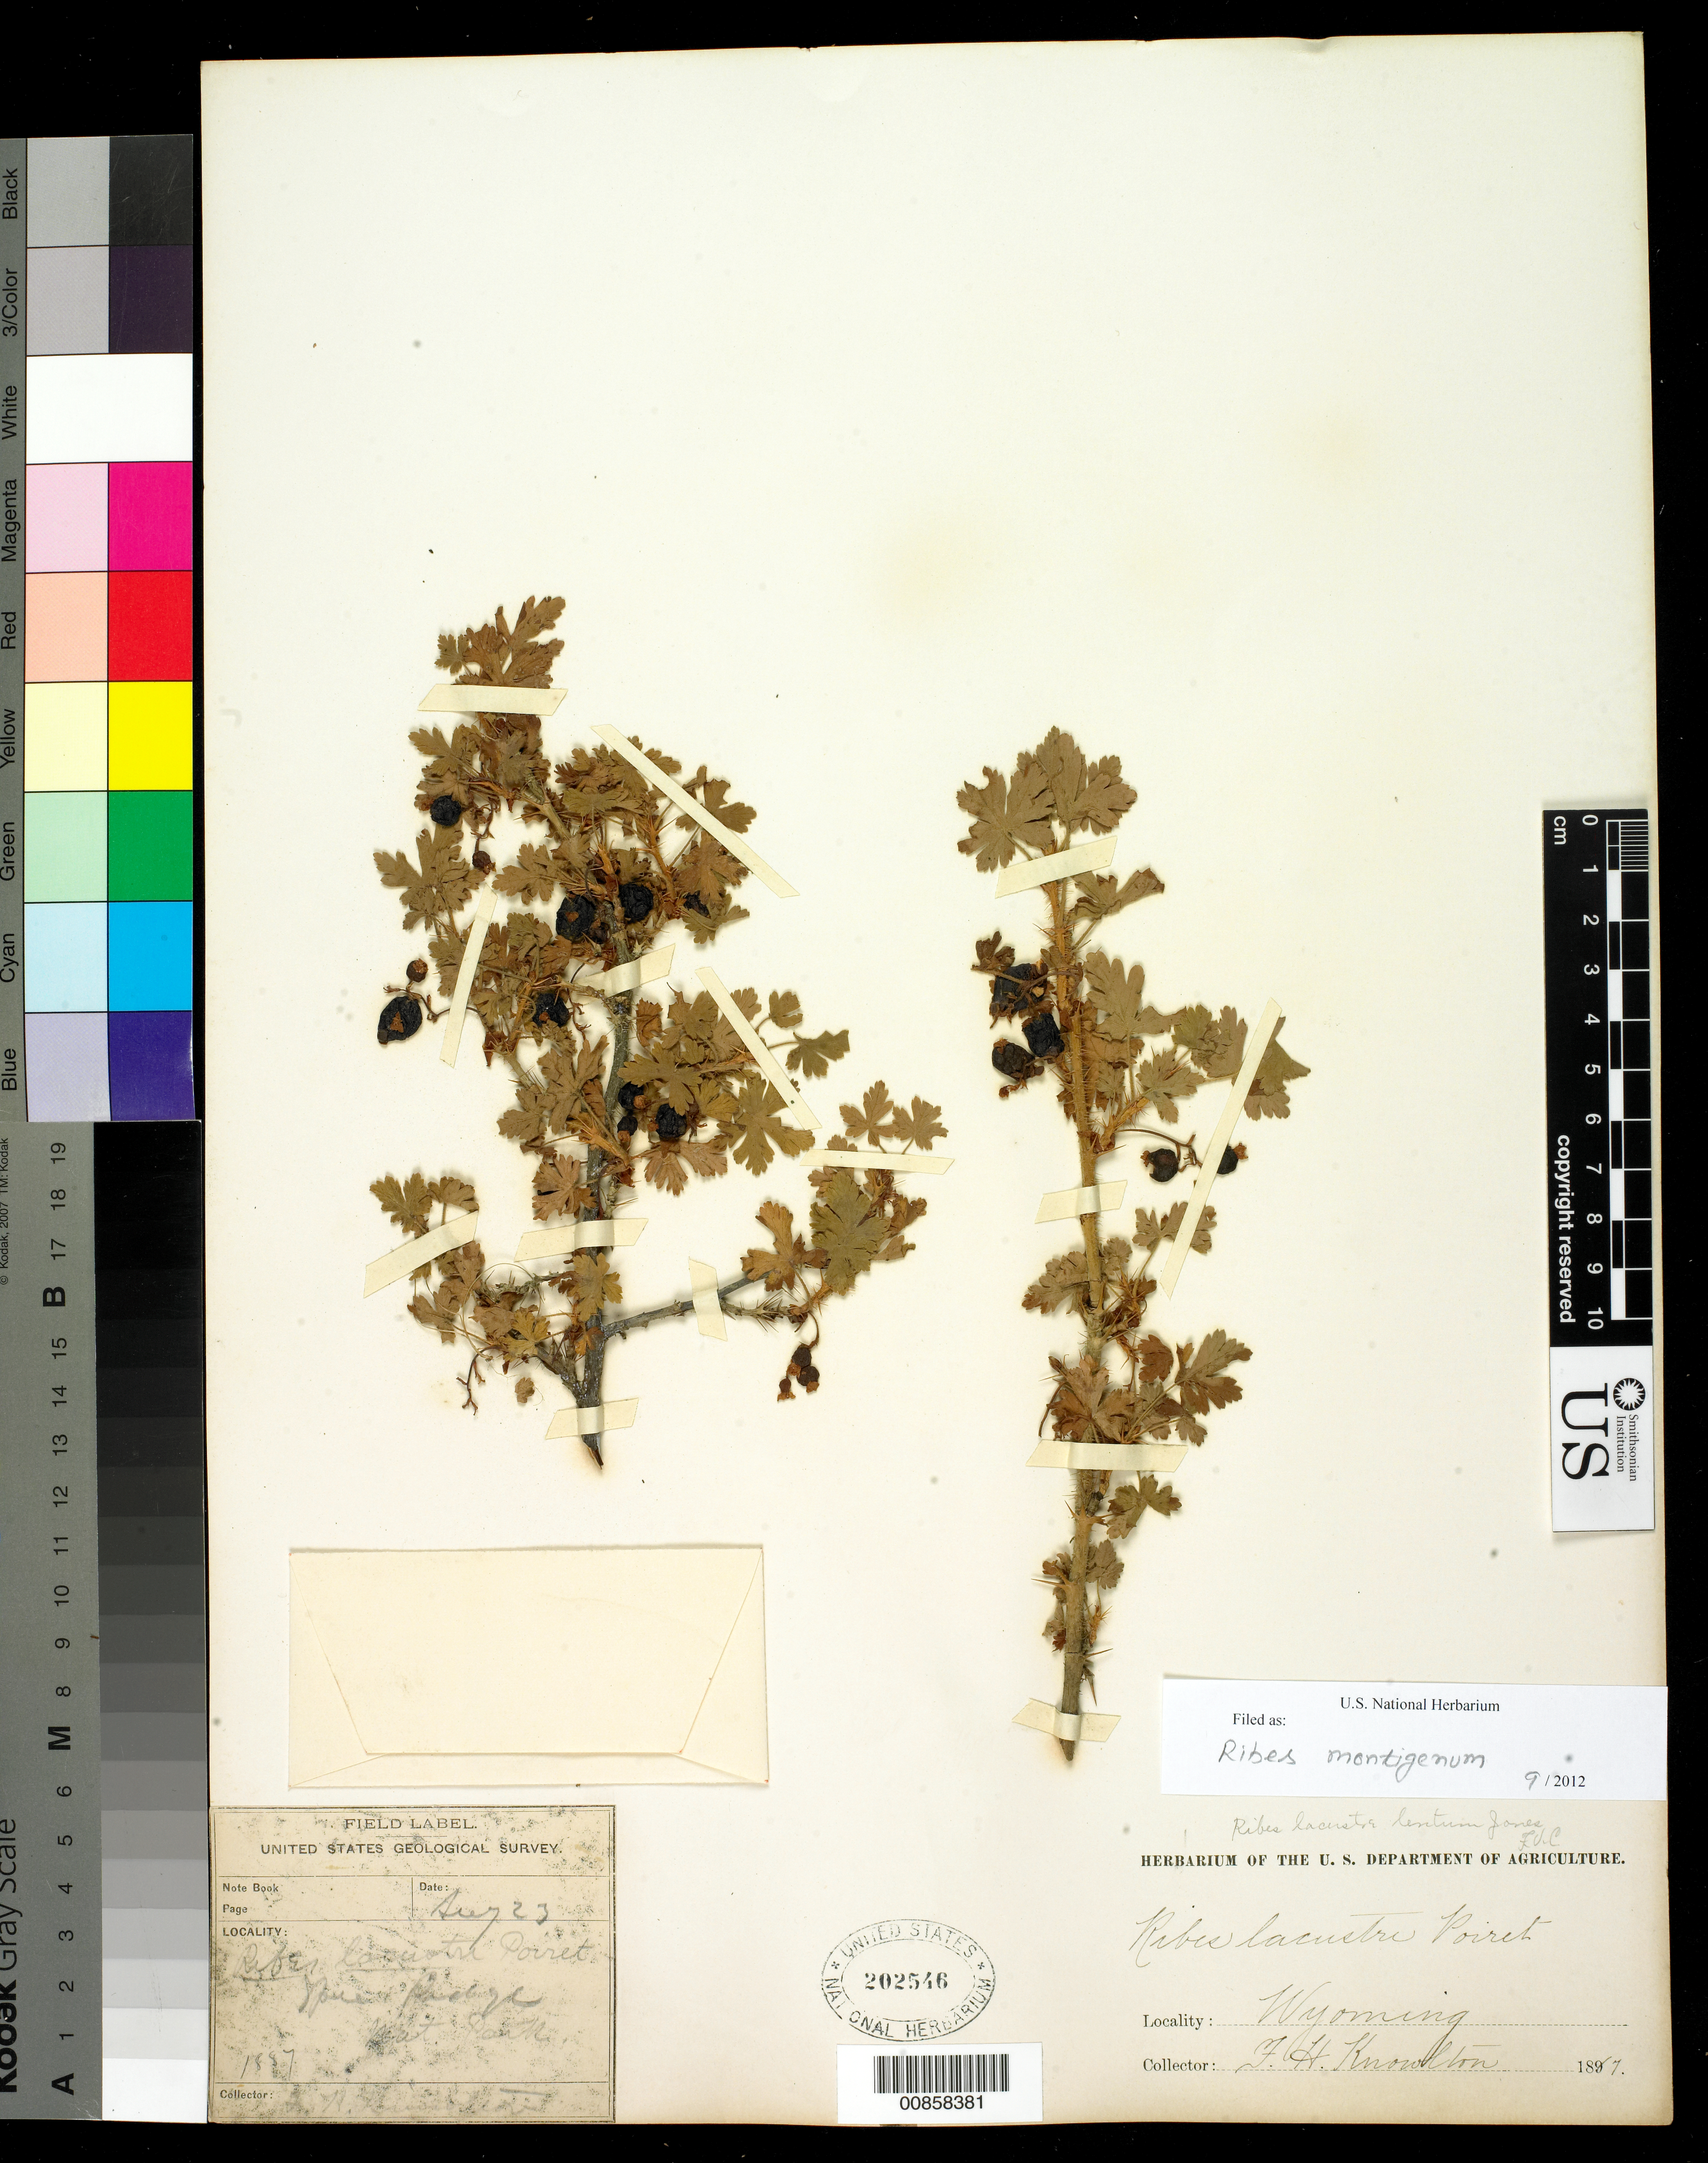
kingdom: Plantae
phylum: Tracheophyta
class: Magnoliopsida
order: Saxifragales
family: Grossulariaceae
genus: Ribes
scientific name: Ribes montigenum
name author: McClatchie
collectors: F. H. Knowlton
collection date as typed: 23 Aug 1887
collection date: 1887-08-23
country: United States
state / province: Wyoming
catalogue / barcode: US 202546